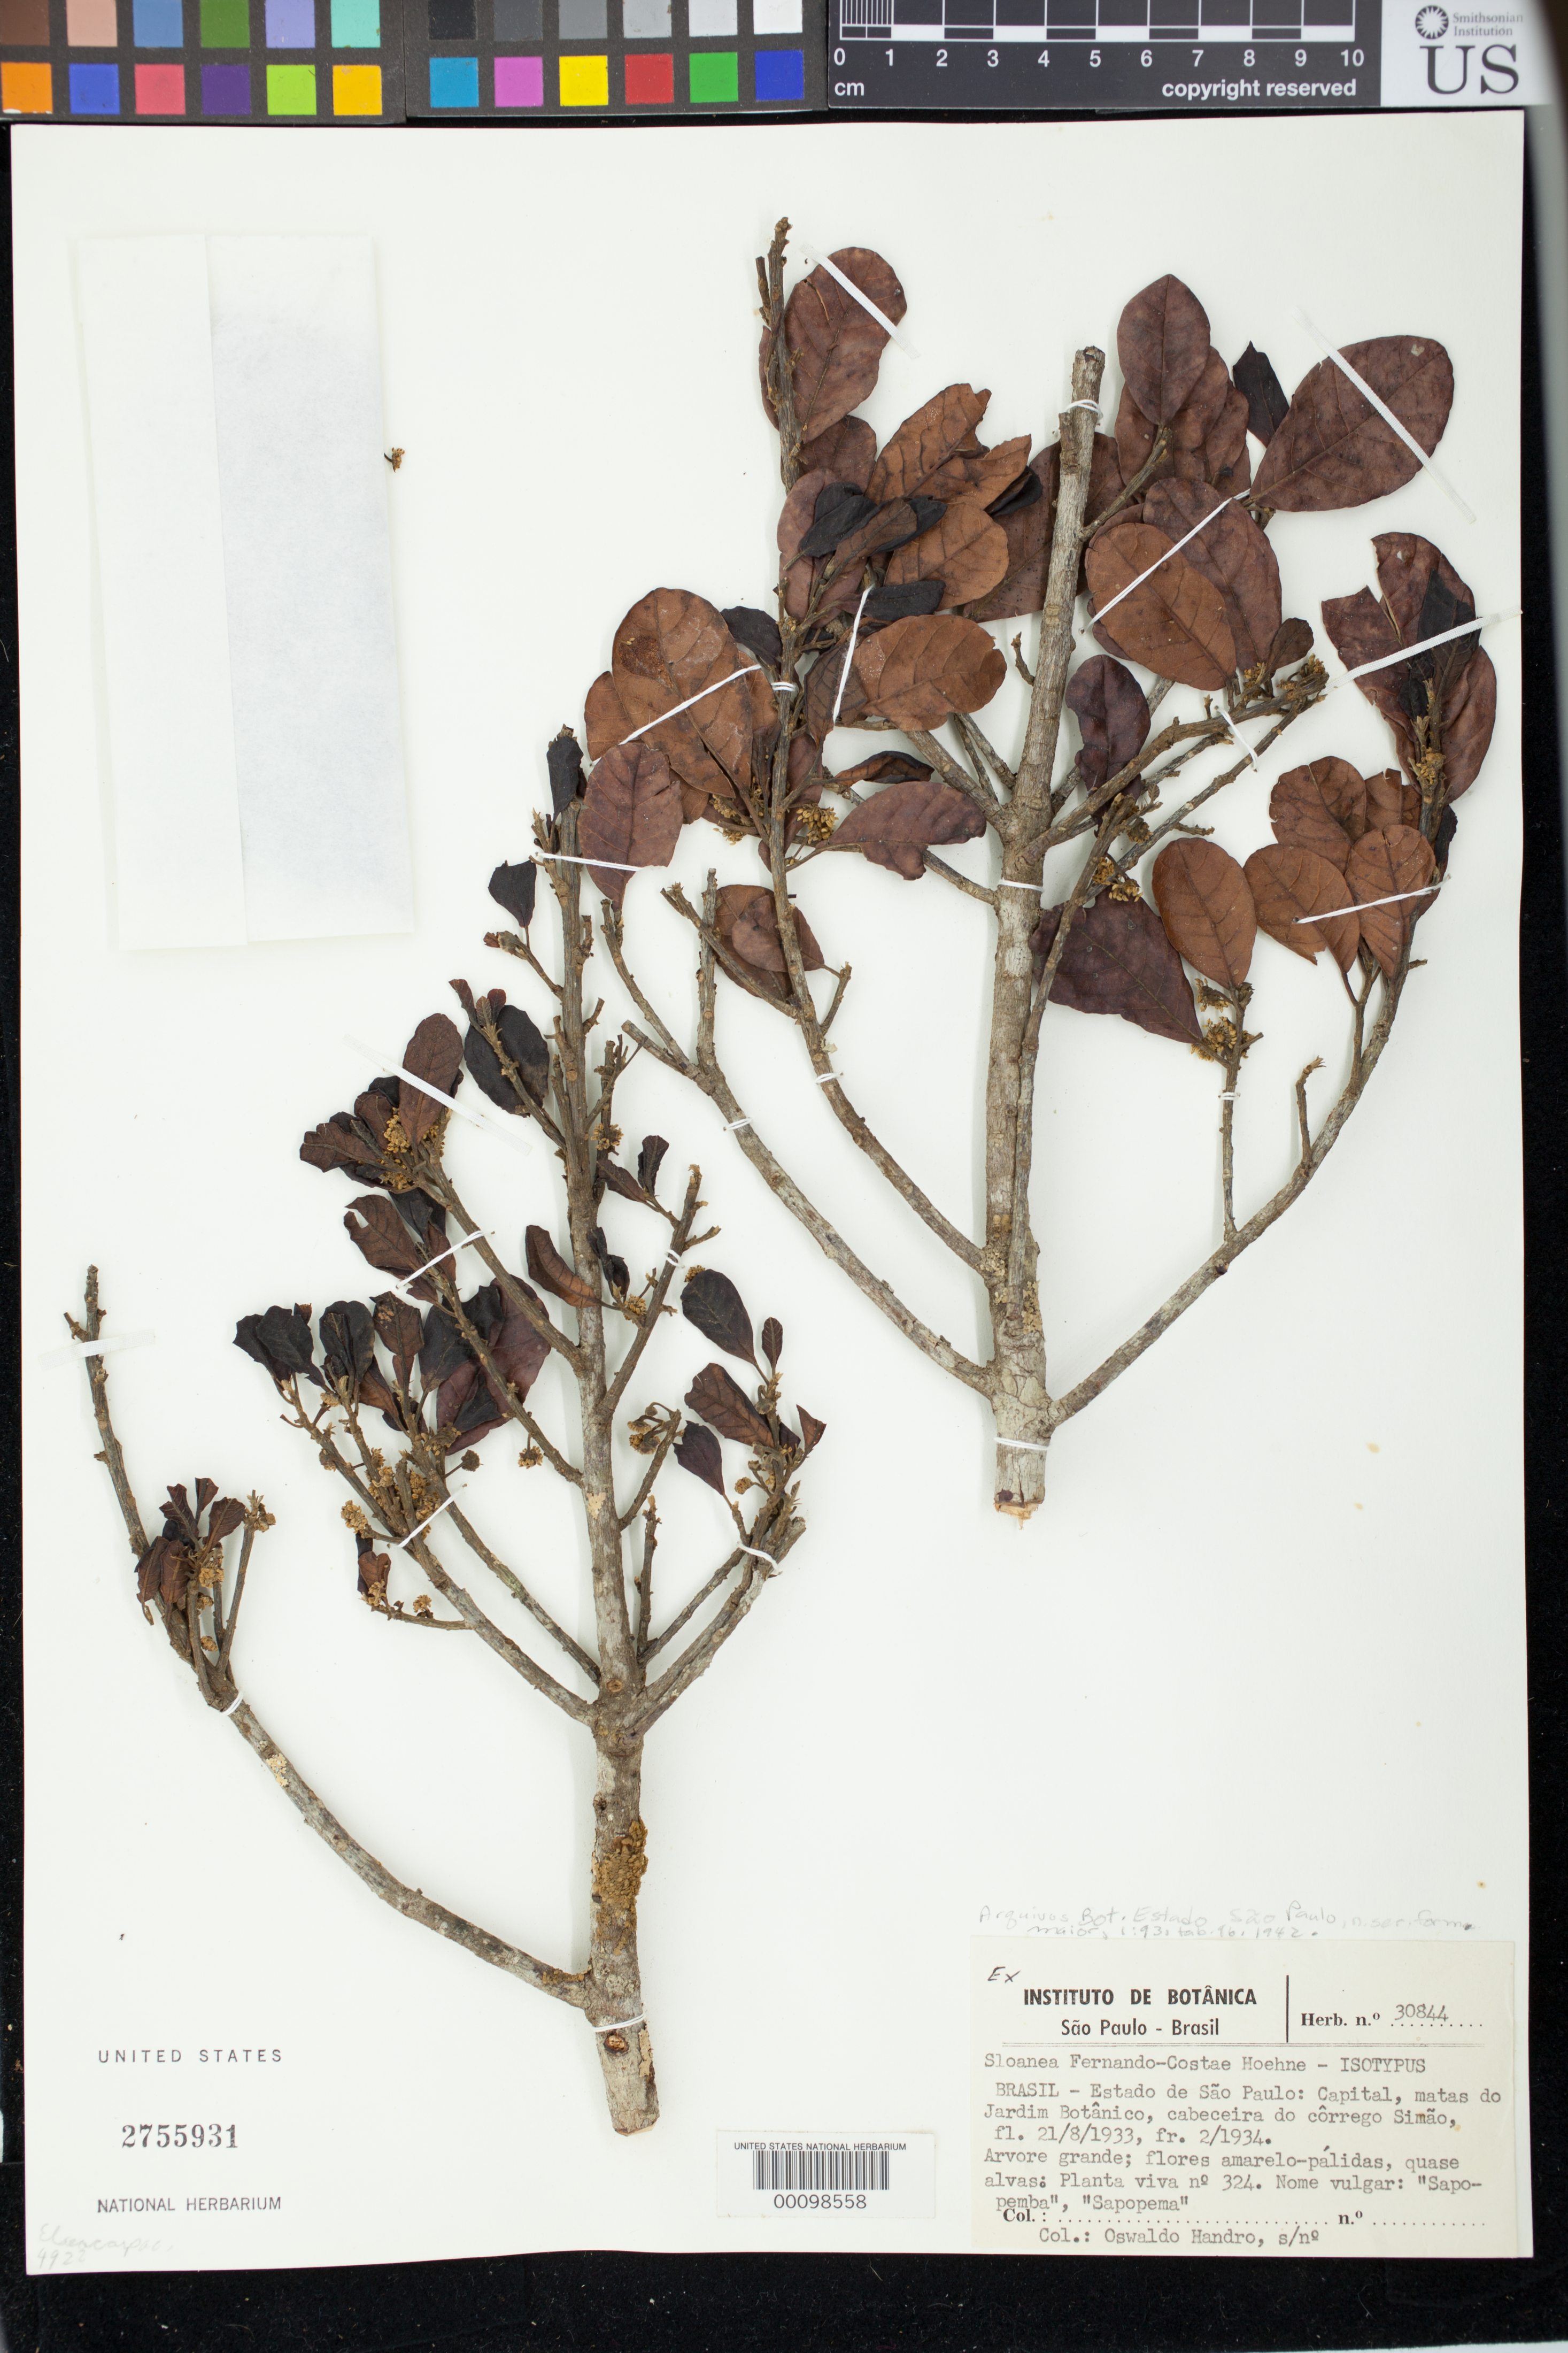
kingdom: Plantae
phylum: Tracheophyta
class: Magnoliopsida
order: Oxalidales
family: Elaeocarpaceae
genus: Sloanea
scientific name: Sloanea fernando-costae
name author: Hoehne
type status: Isosyntype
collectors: O. Handro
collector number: Herb. 30844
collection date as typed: fl. 21/8/1933, fr. 2/1934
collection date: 1933-08-21,1934-02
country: Brazil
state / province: São Paulo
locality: Estado de São Paulo: Capital, matas do Jardim Botânico, cabeceira do corrego Simão"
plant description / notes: Protologue suggests several collections, and "holotype" at SP is mounted with collections made on 2 different dates (i.e., syntypes). Protologue, "30.844 - Jardim Botânico do S. Paulo (Parque do Estado) [tree no.] 324, Cabeceira do Corrego Simão, em 21-3-1933 [sic] e outras localidades, frutifera em Septembro."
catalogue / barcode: US 2755931